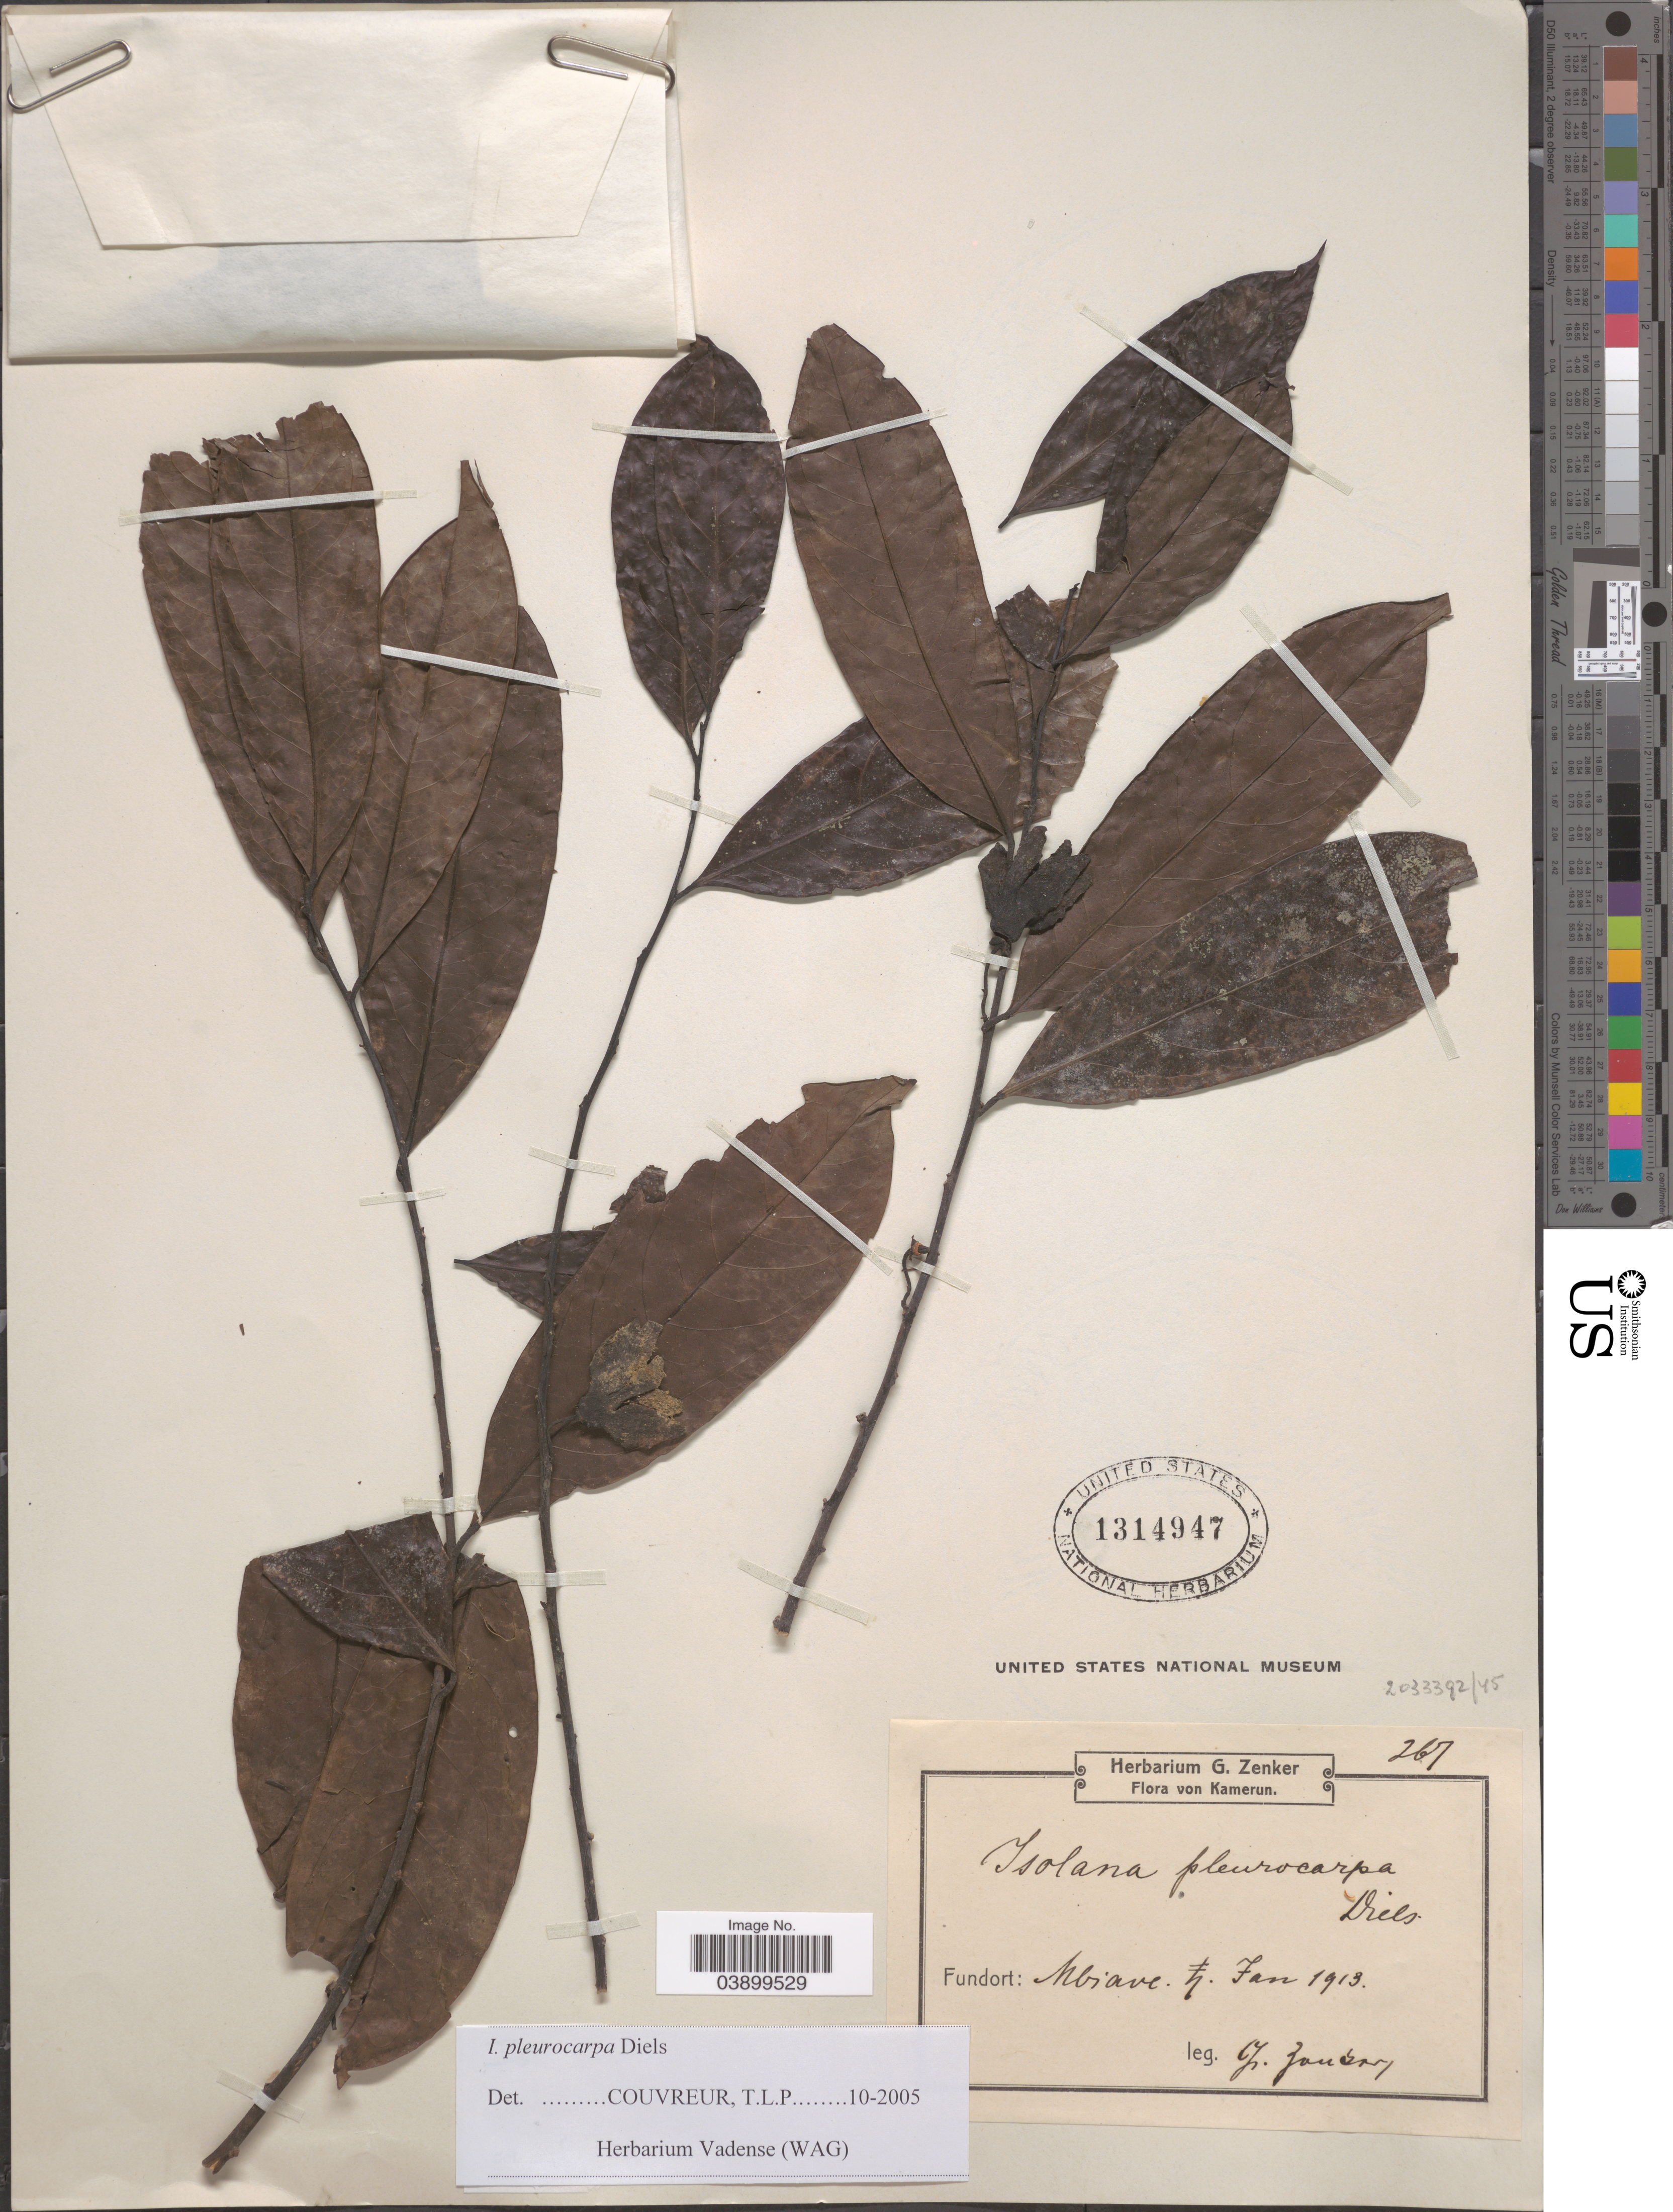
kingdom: Plantae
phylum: Tracheophyta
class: Magnoliopsida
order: Magnoliales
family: Annonaceae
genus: Isolona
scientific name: Isolona pleurocarpa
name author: Diels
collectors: G. A. Zenker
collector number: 267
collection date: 1913-01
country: Cameroon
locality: Mbiave [interpreted].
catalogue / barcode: US 1314947